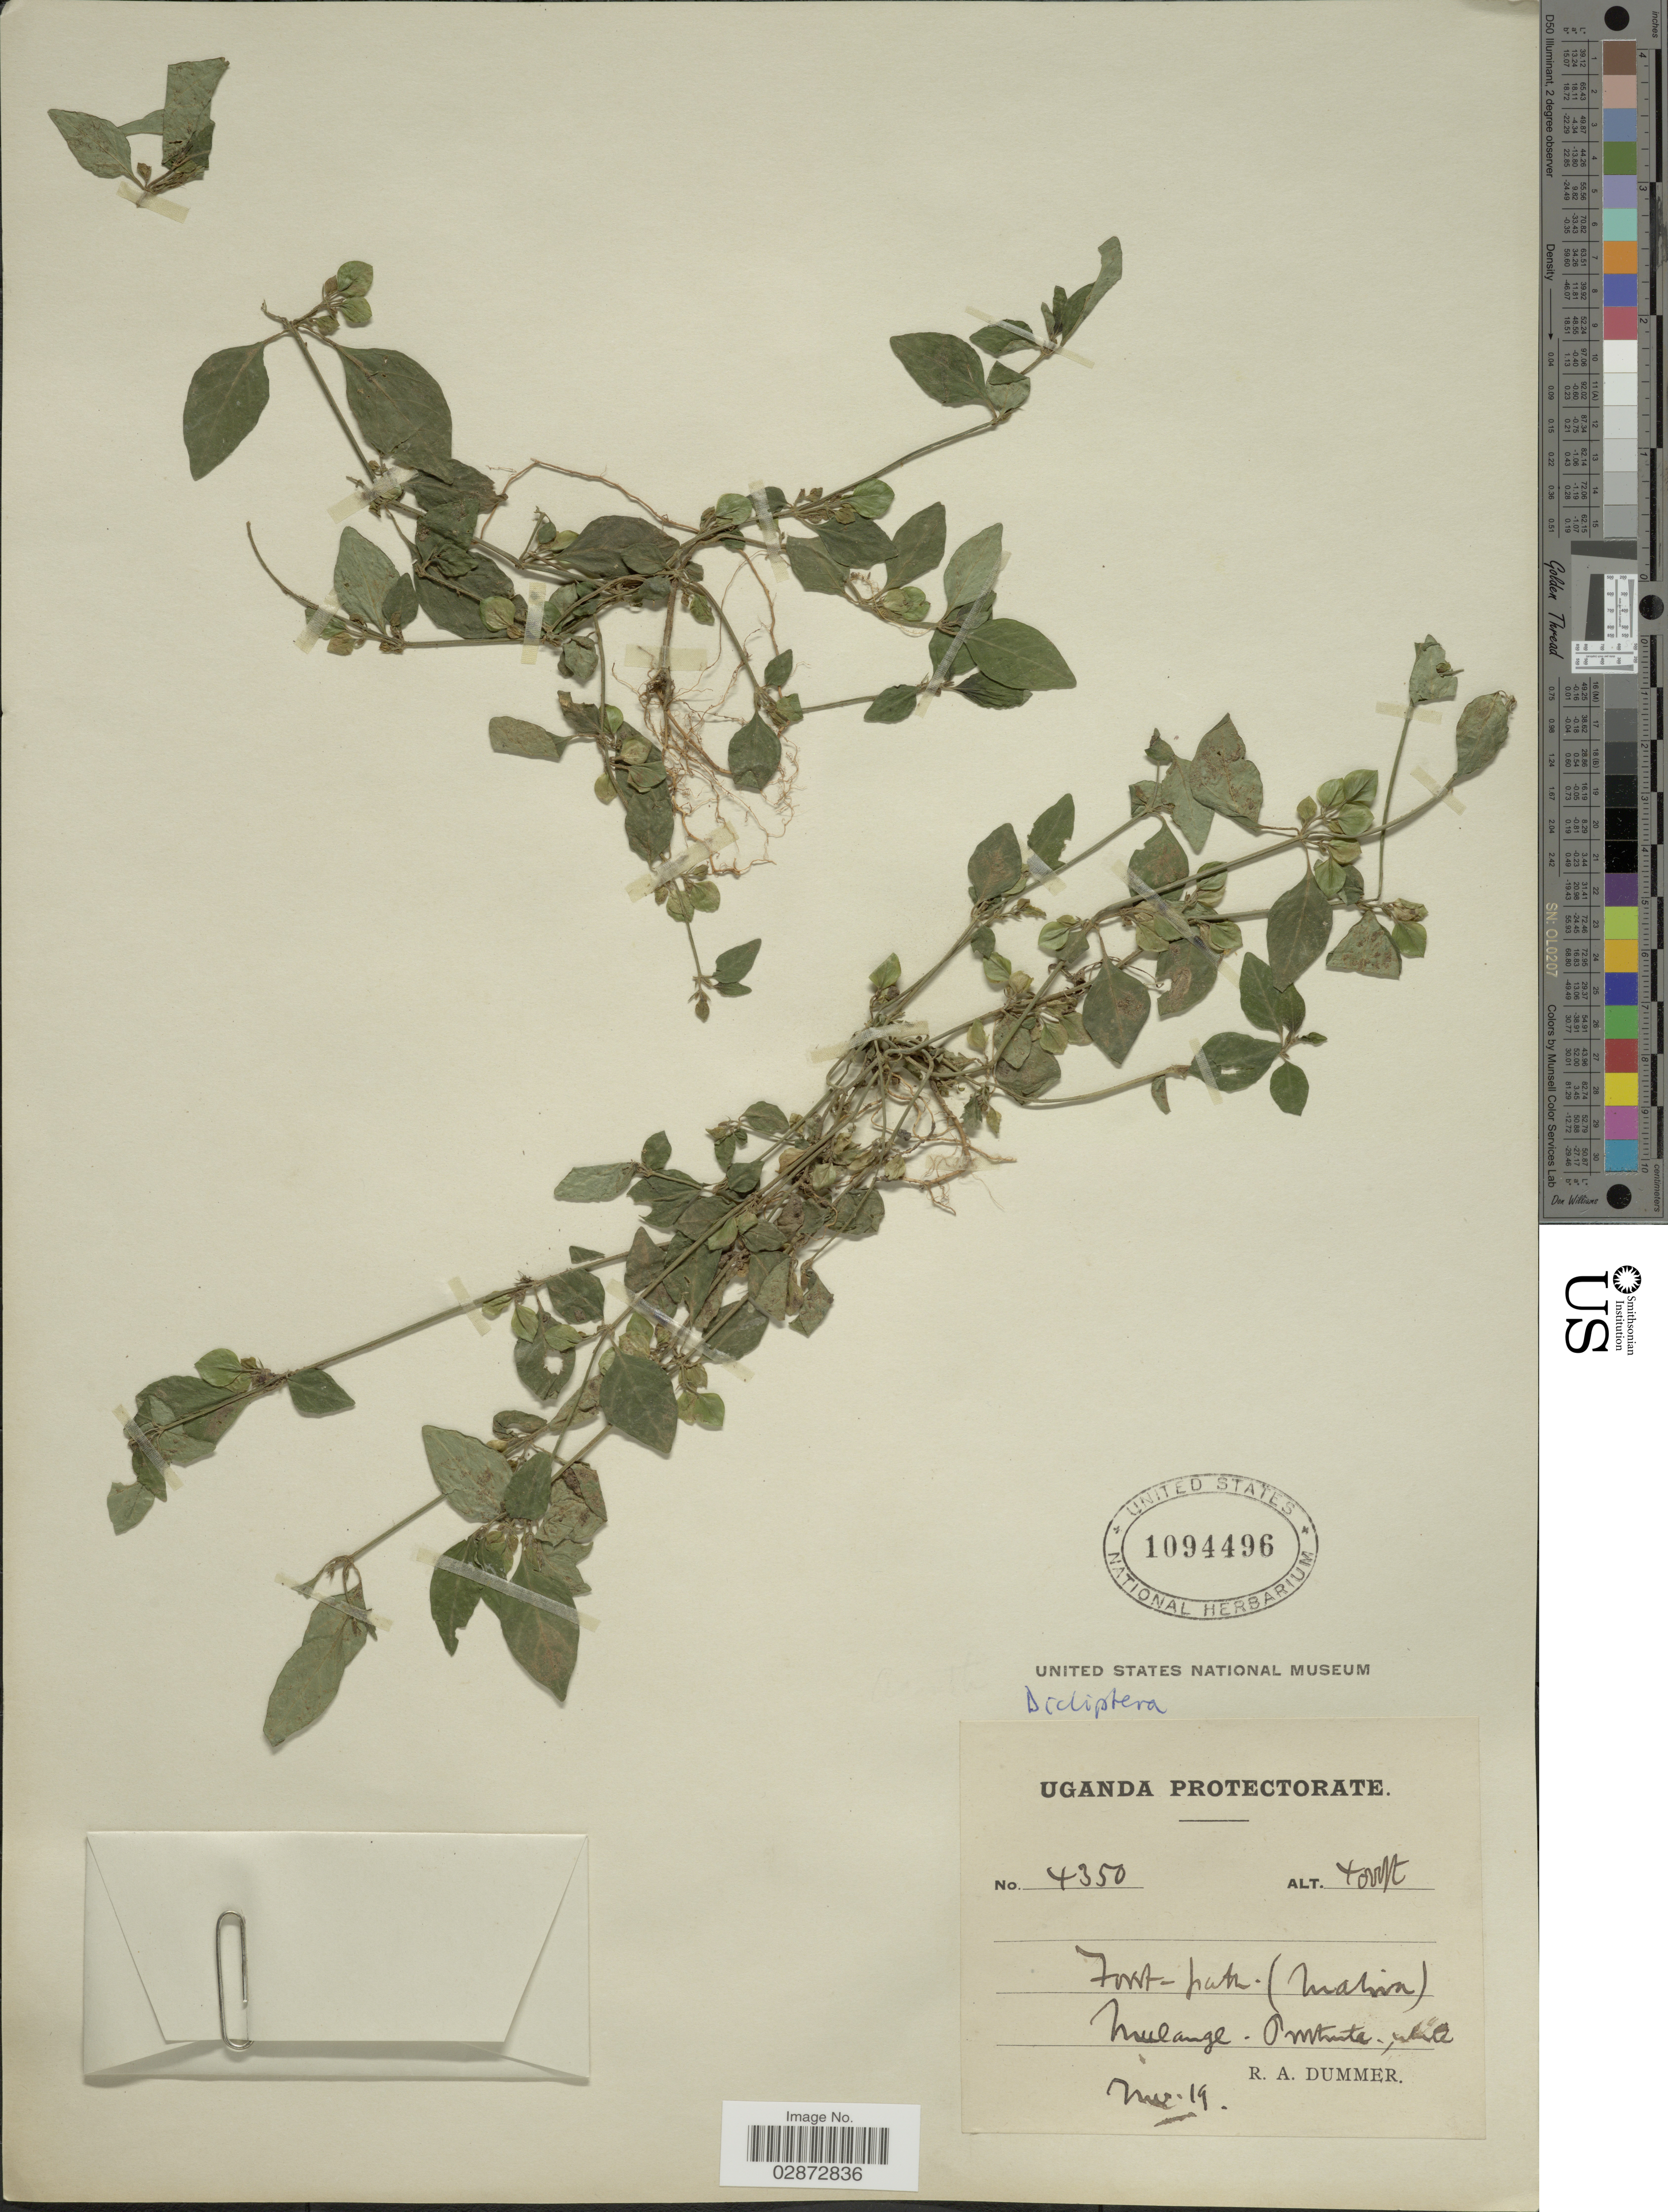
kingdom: Plantae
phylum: Tracheophyta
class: Magnoliopsida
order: Lamiales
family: Acanthaceae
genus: Dicliptera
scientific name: Dicliptera sp.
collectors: R. Dümmer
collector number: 4350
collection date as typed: Transcribed d/m/y: /11/19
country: Uganda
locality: Uganda Protectorate, (Mabira) Mulange - Omtuta [interpreted].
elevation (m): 1219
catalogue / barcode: US 1094496